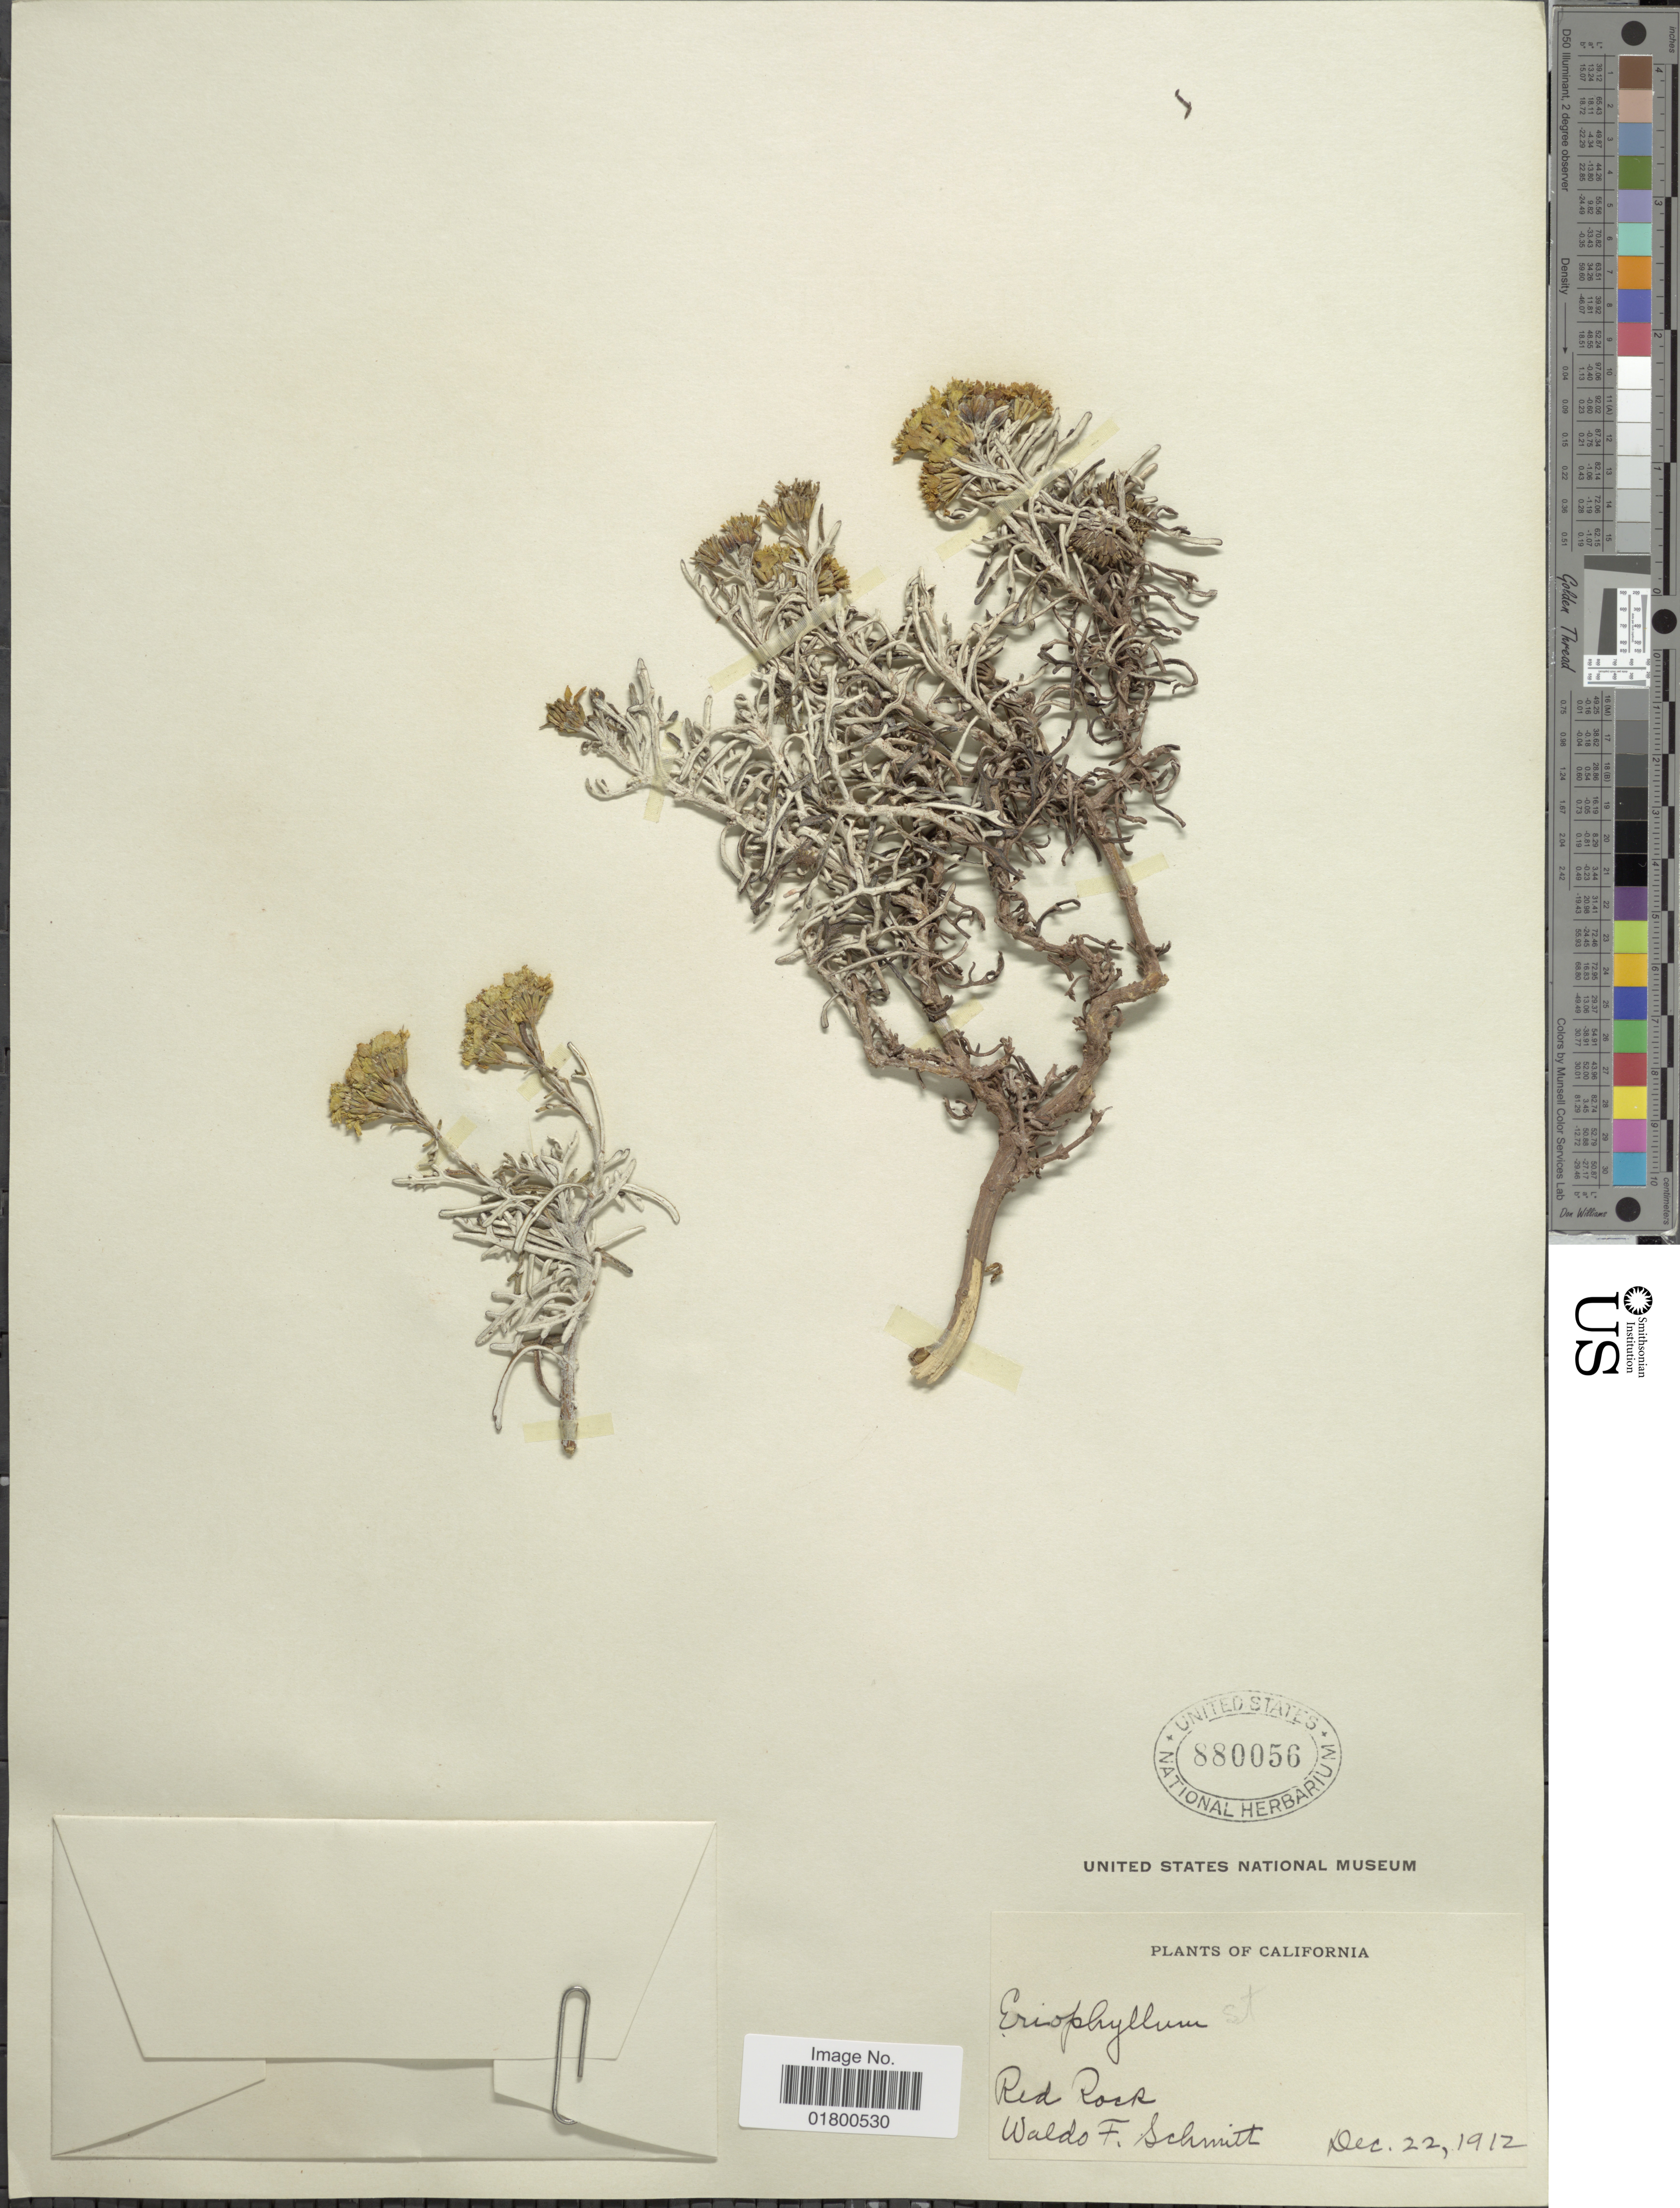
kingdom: Plantae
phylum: Tracheophyta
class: Magnoliopsida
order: Asterales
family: Asteraceae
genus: Eriophyllum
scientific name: Eriophyllum staechadifolium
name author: Lag.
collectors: W. L. Schmitt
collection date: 1912-12-22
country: United States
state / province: California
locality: Red Rock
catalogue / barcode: US 880056